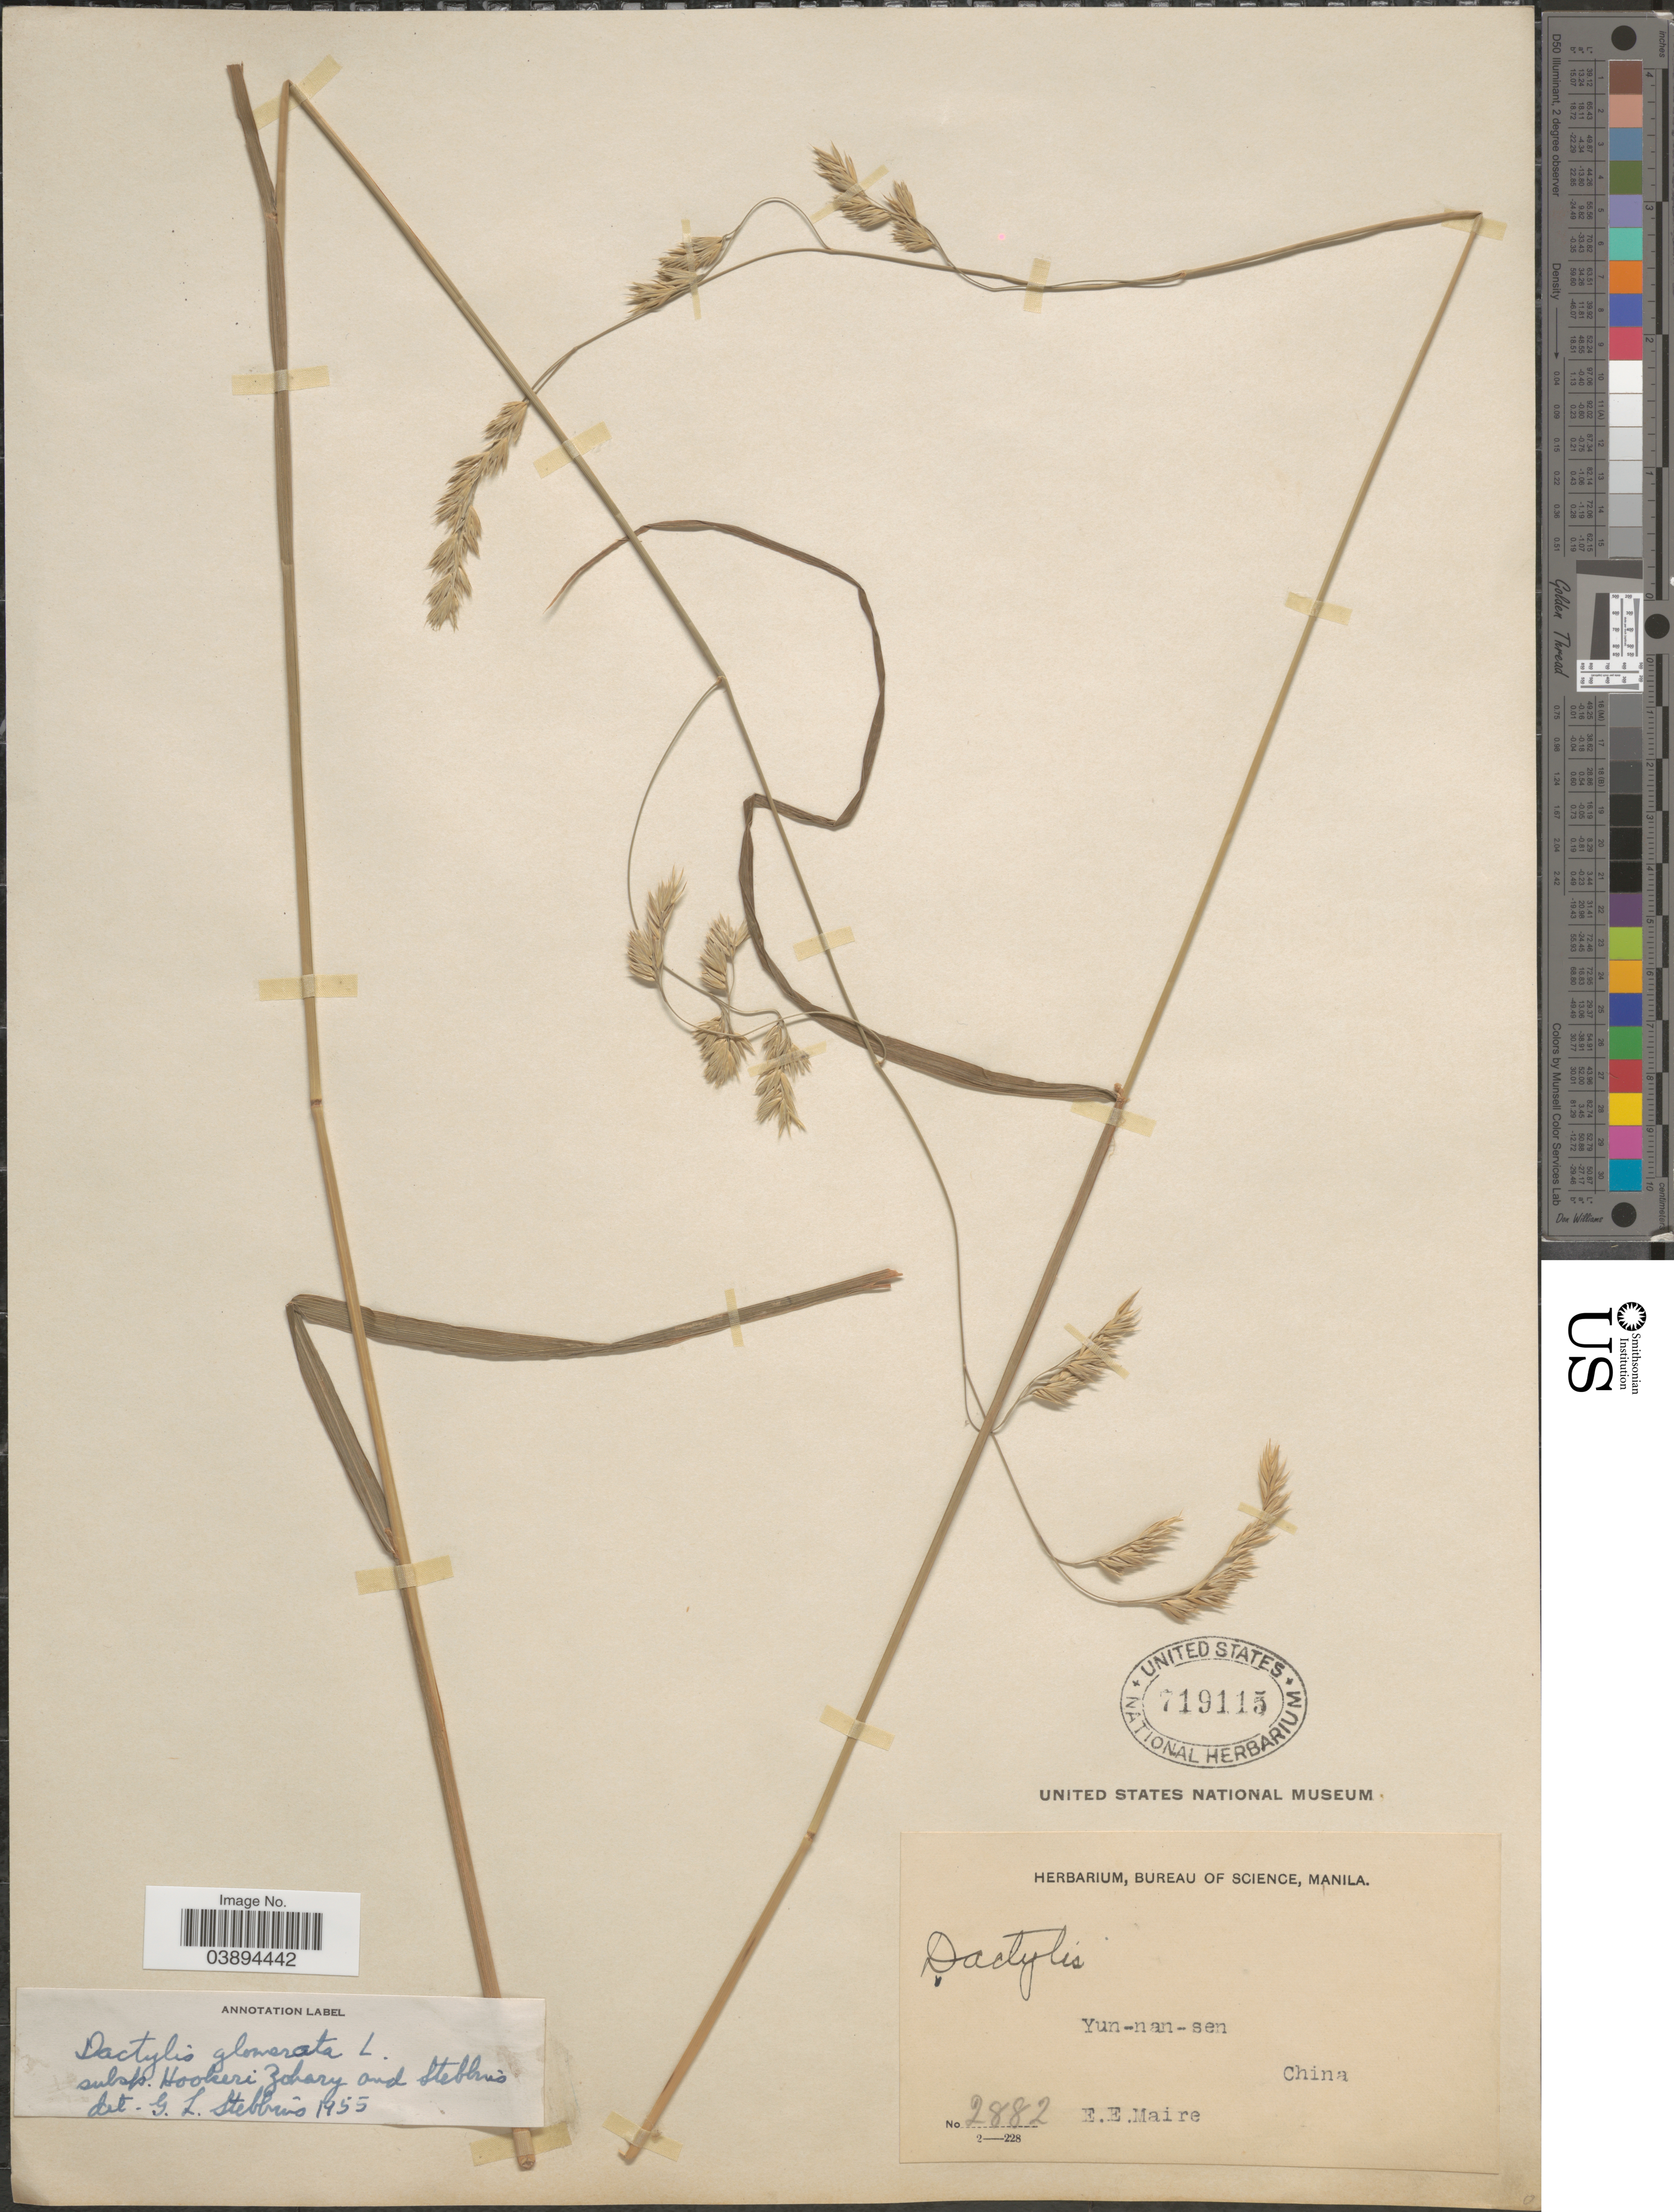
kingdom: Plantae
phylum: Tracheophyta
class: Liliopsida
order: Poales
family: Poaceae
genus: Dactylis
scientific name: Dactylis glomerata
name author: L.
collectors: E. E. Maire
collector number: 2882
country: China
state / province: Yunnan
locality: Yun-nan-sen.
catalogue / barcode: US 719115